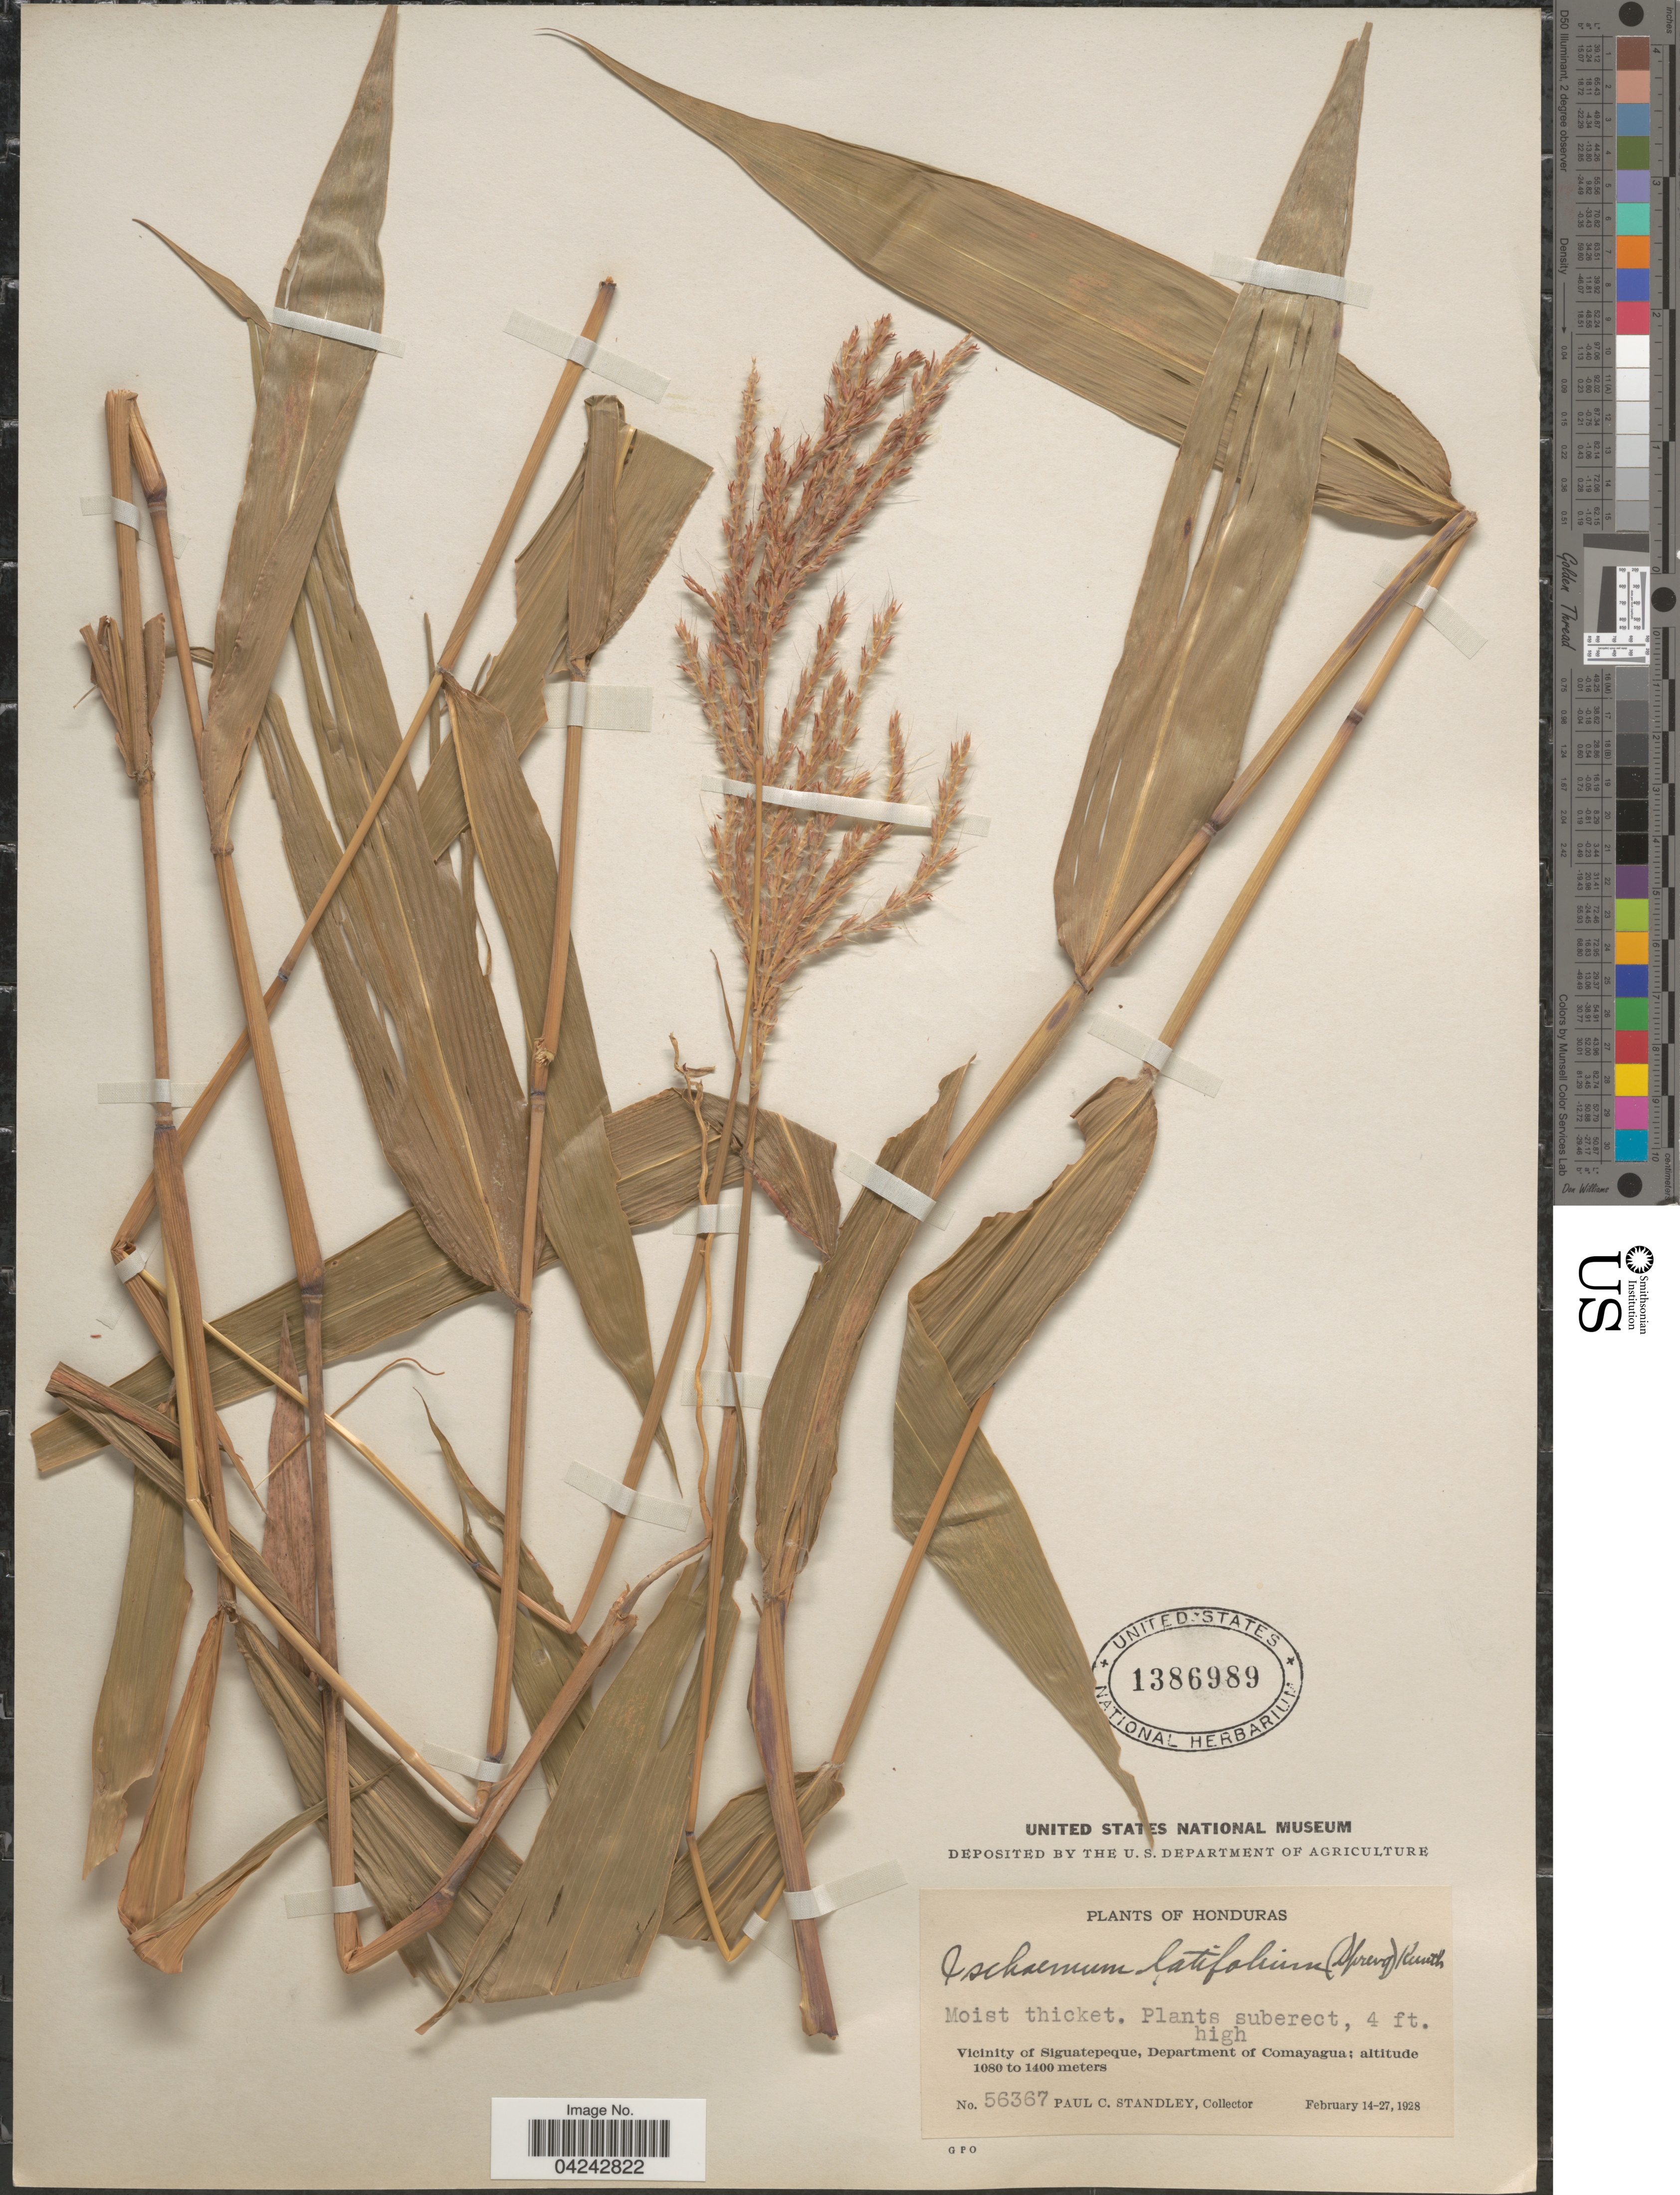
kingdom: Plantae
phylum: Tracheophyta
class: Liliopsida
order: Poales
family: Poaceae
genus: Ischaemum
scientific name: Ischaemum latifolium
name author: (Spreng.) Kunth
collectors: P. C. Standley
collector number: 56367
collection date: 1928-02-14/1928-02-27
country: Honduras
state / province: Comayagua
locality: Moist thicket. Vicinity of Siguatepeque, Department of Comayagua.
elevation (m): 1080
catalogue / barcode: US 1386989